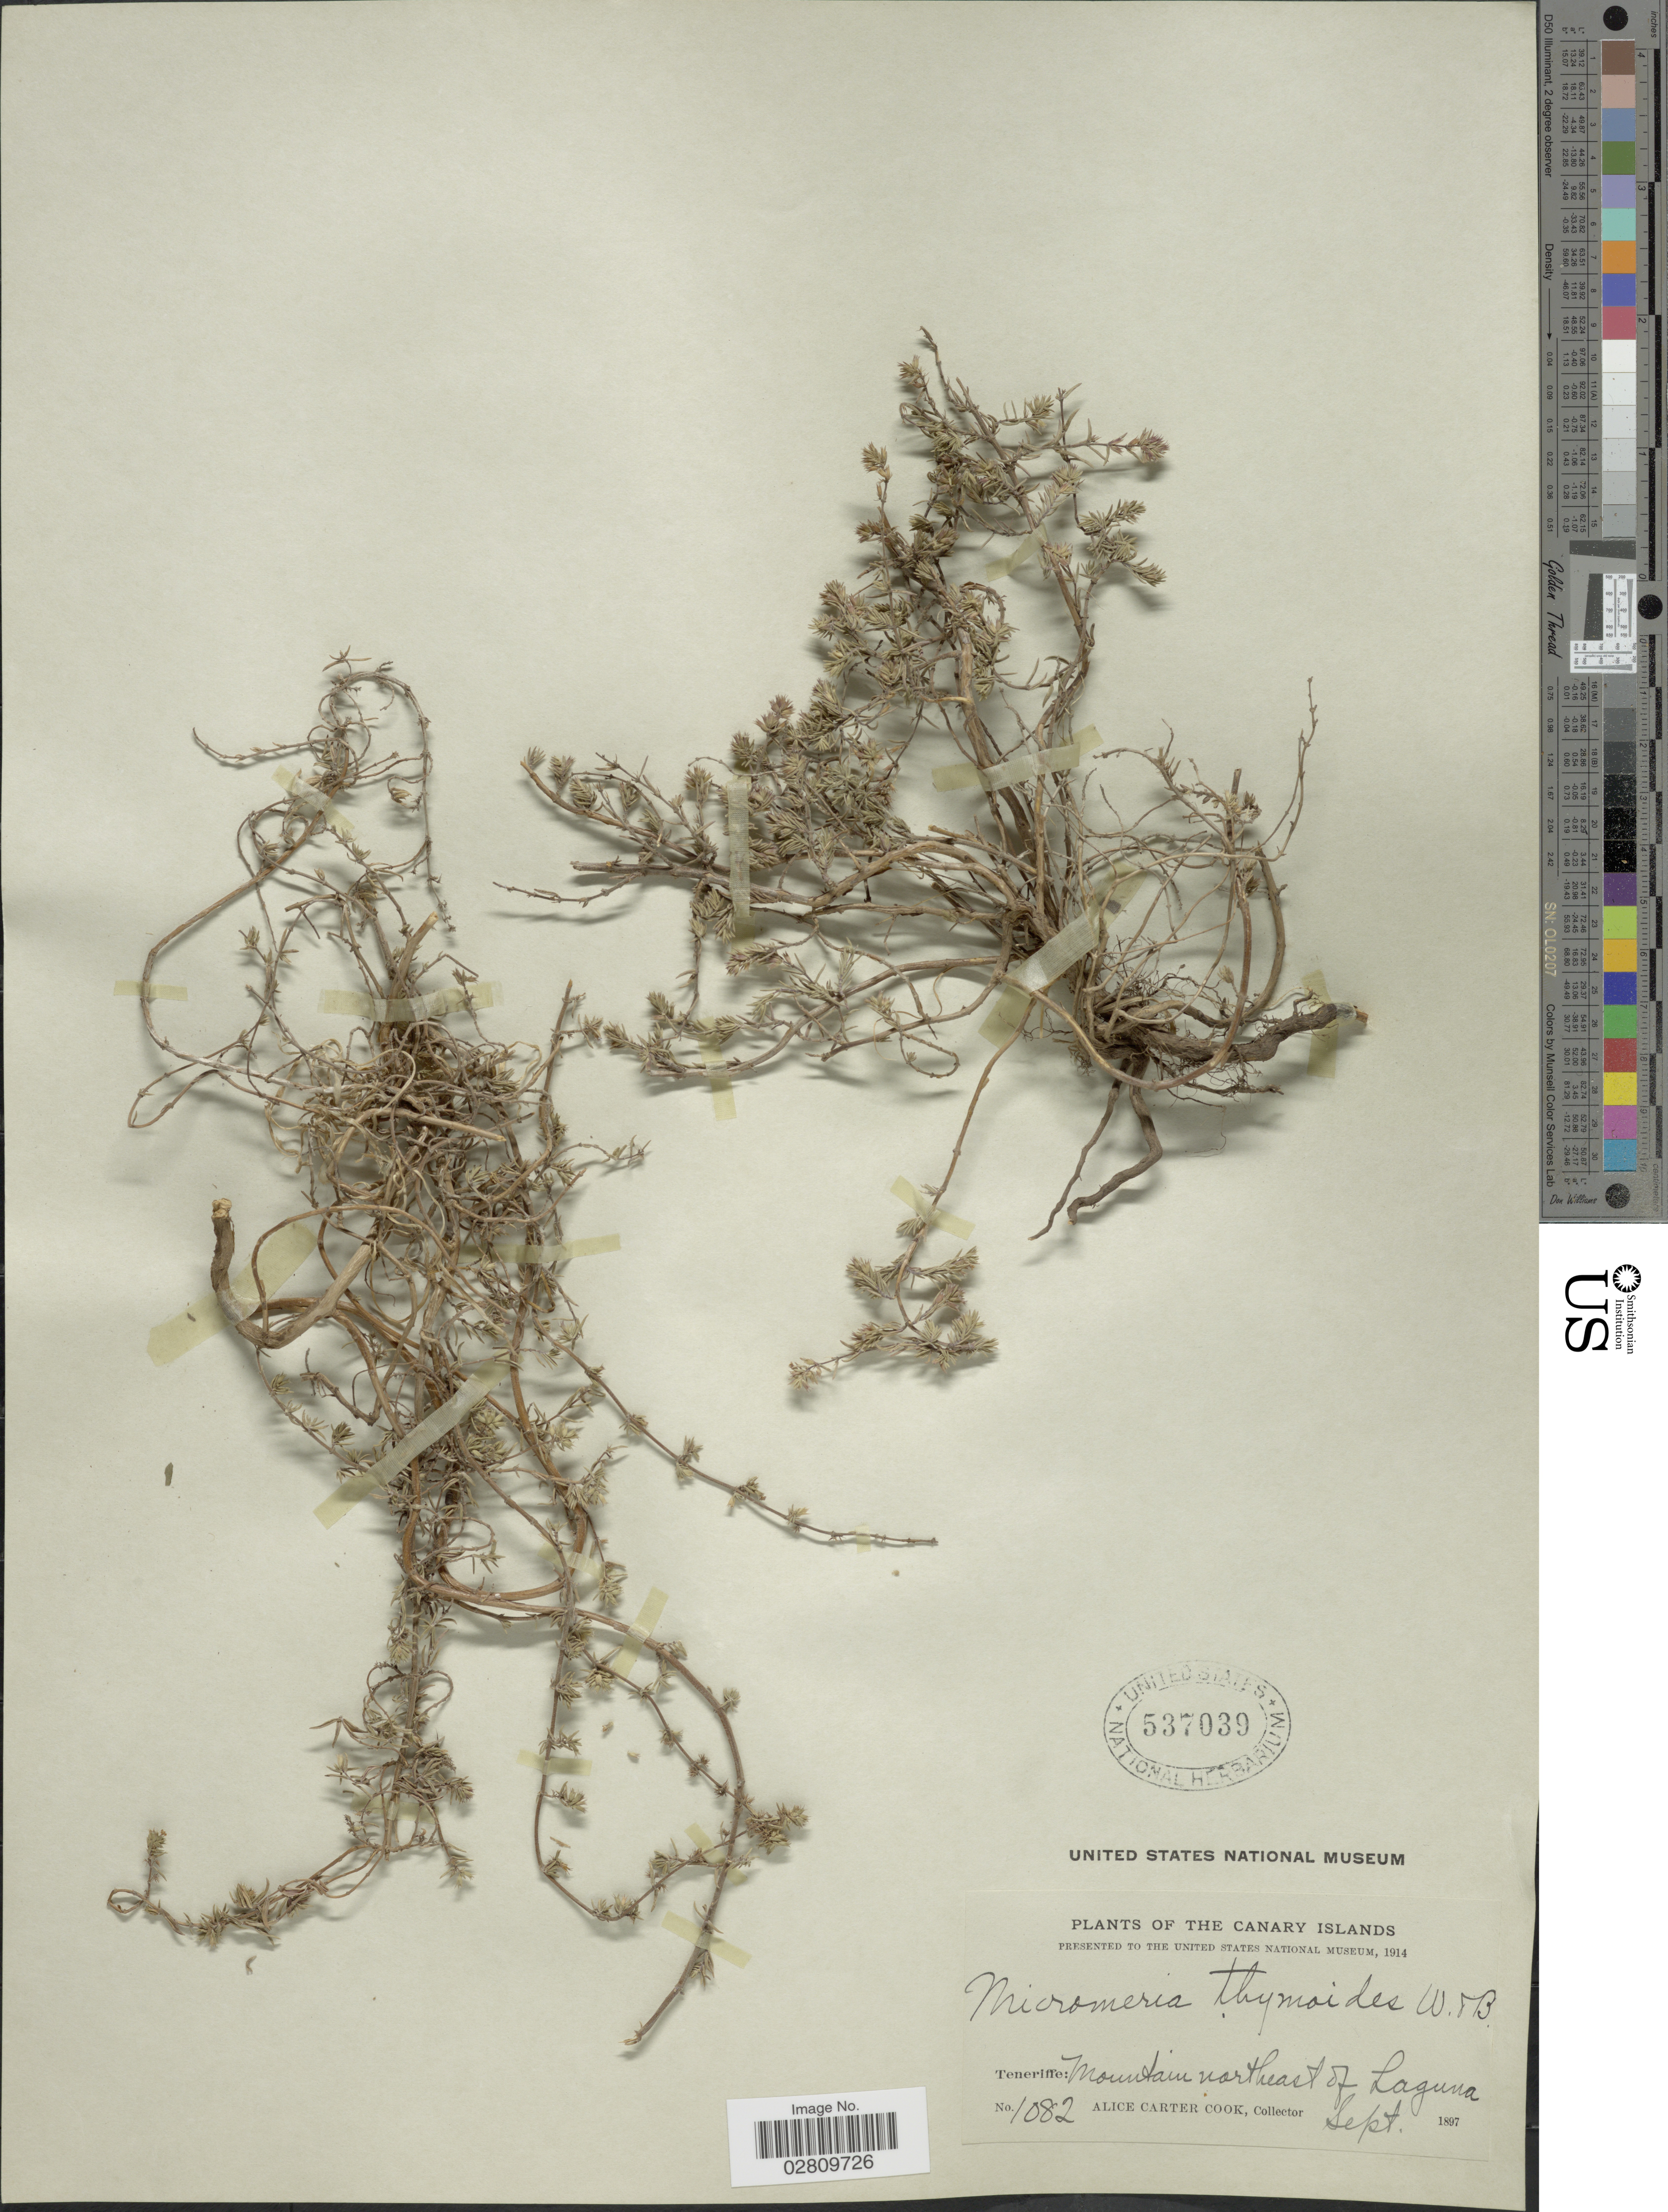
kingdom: Plantae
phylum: Tracheophyta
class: Magnoliopsida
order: Lamiales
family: Lamiaceae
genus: Micromeria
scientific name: Micromeria thymoides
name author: (Sol. ex Lowe) D.A. Webb & Berthel.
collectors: Alice C. Cook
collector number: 1082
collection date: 1897-09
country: Spain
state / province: Canarias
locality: Canary Islands. Teneriffe: Mountain northeast of Laguna.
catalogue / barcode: US 537039